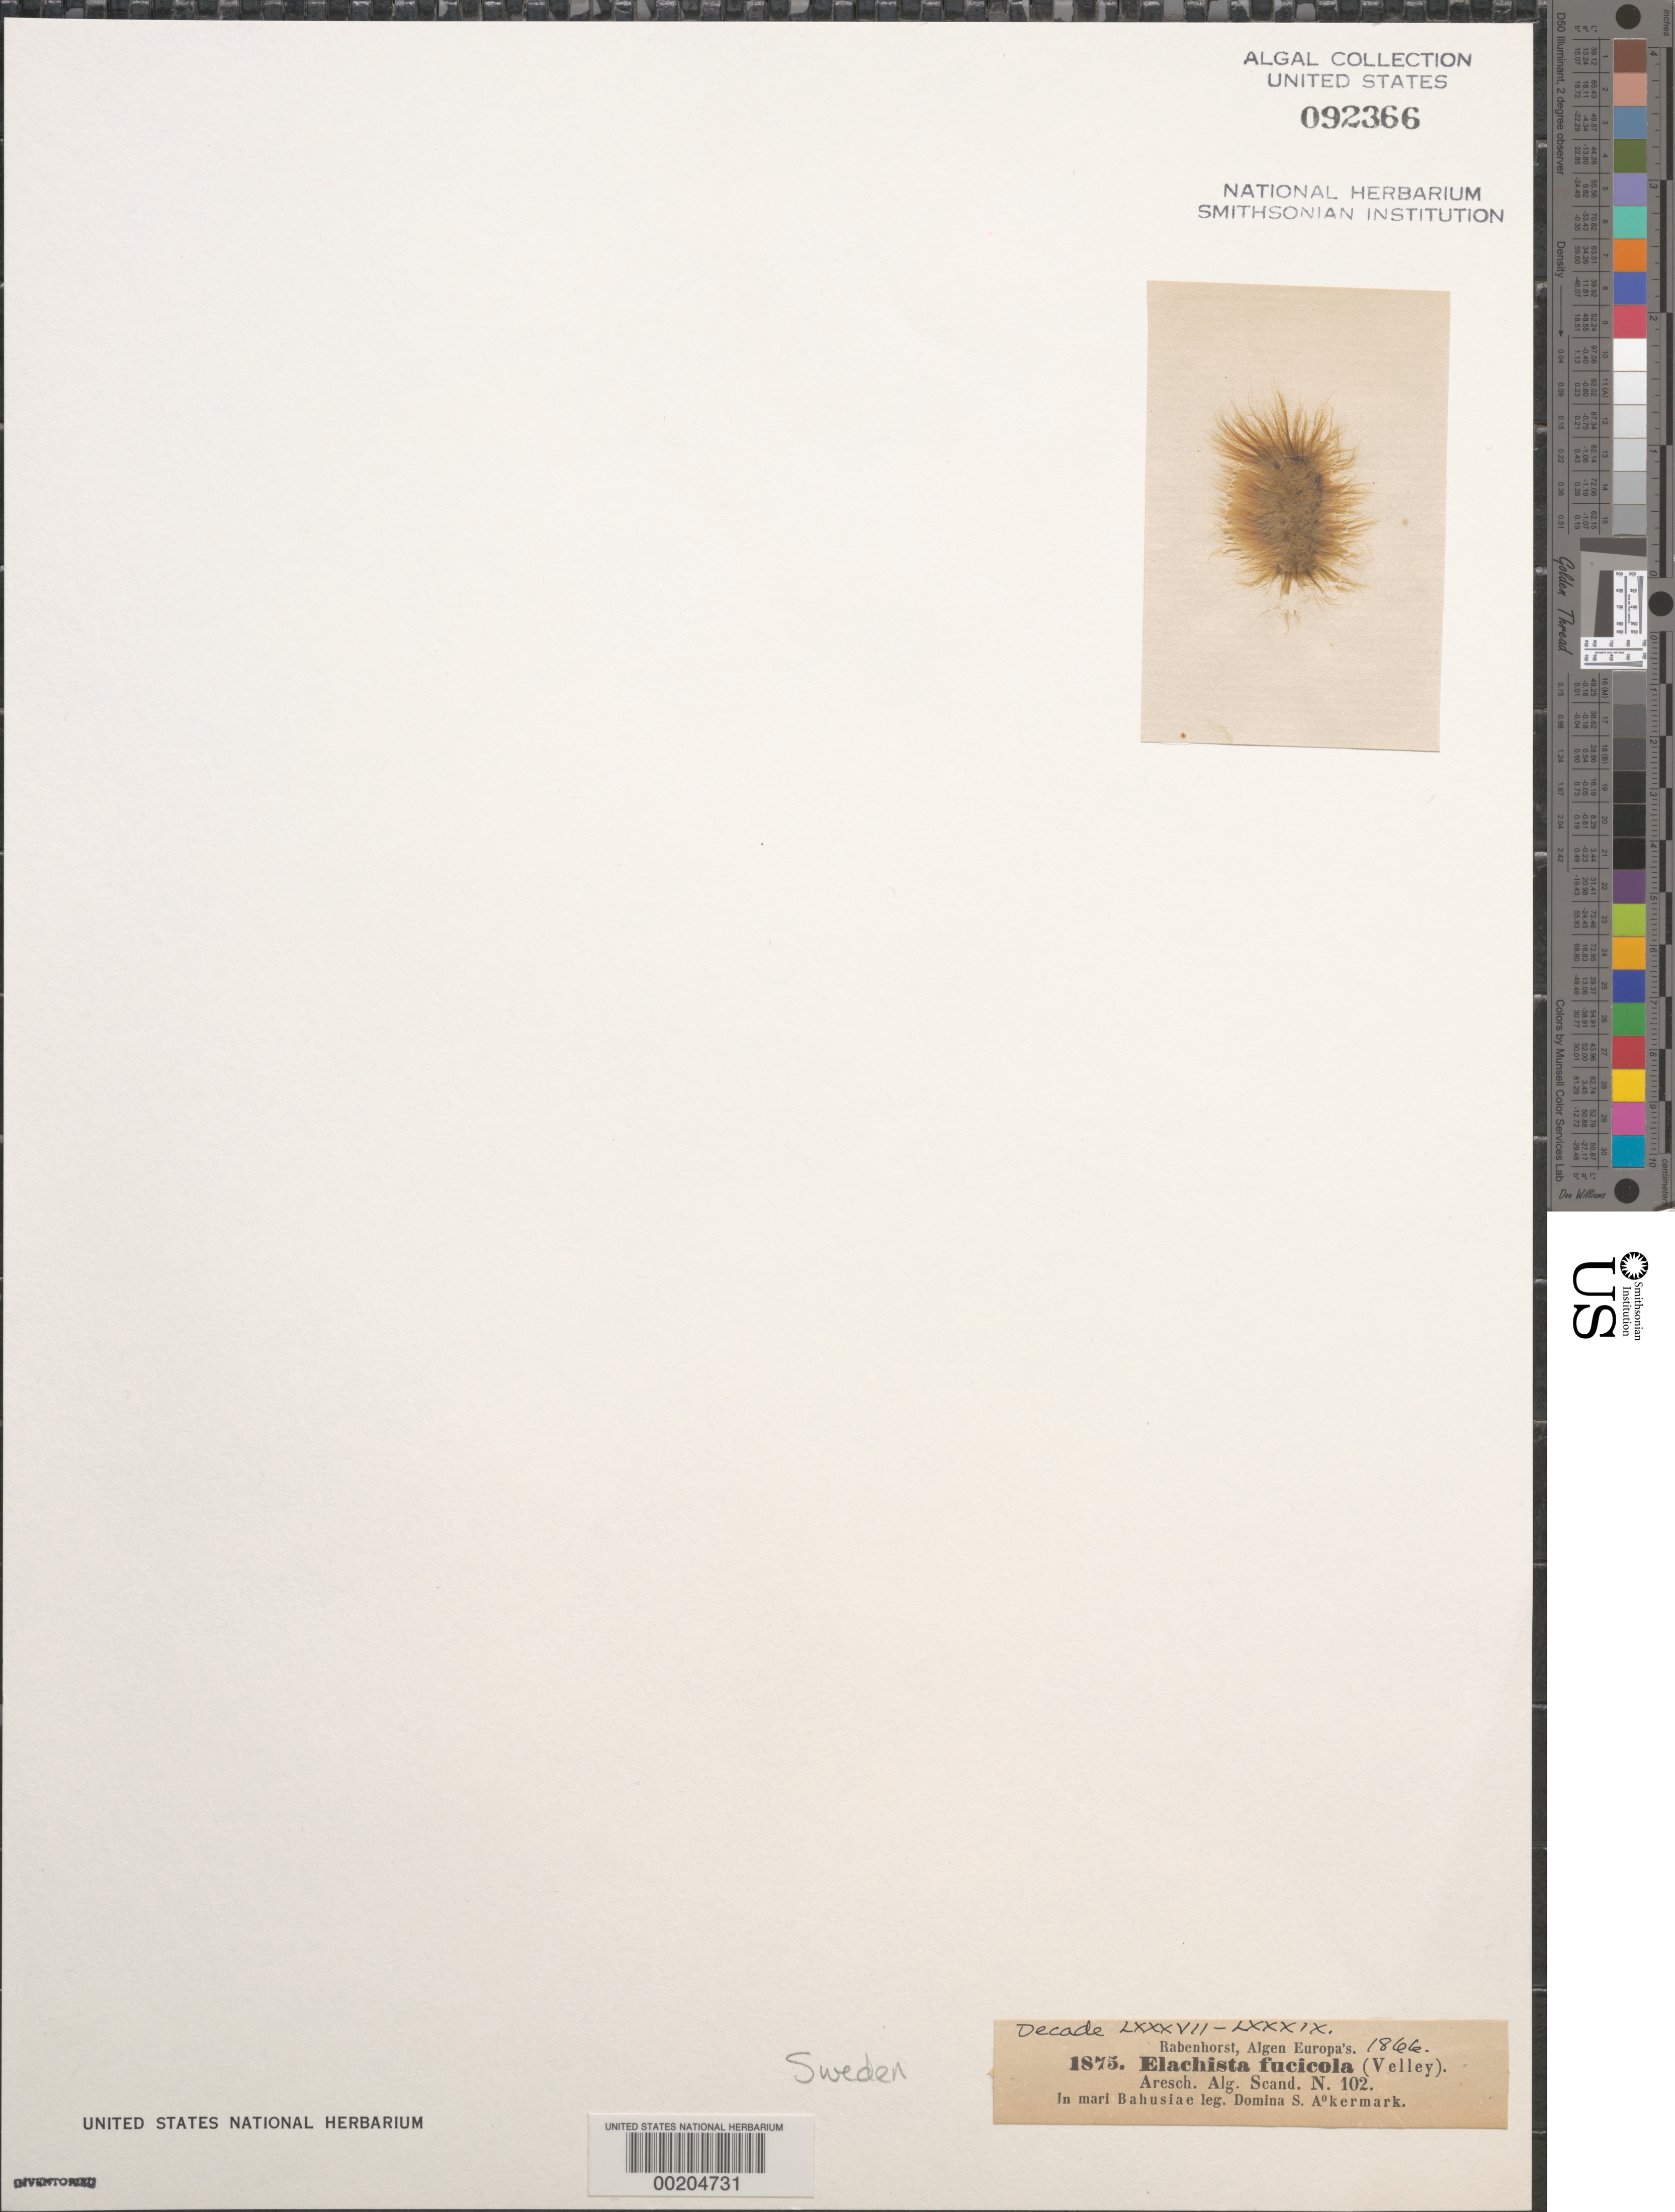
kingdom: Chromista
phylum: Ochrophyta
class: Phaeophyceae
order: Ectocarpales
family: Chordariaceae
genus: Elachista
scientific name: Elachista fucicola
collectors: S. Akermark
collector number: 1875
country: Sweden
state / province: Västra Götaland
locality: Bohus bay (mari bahusiae)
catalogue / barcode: US 92366